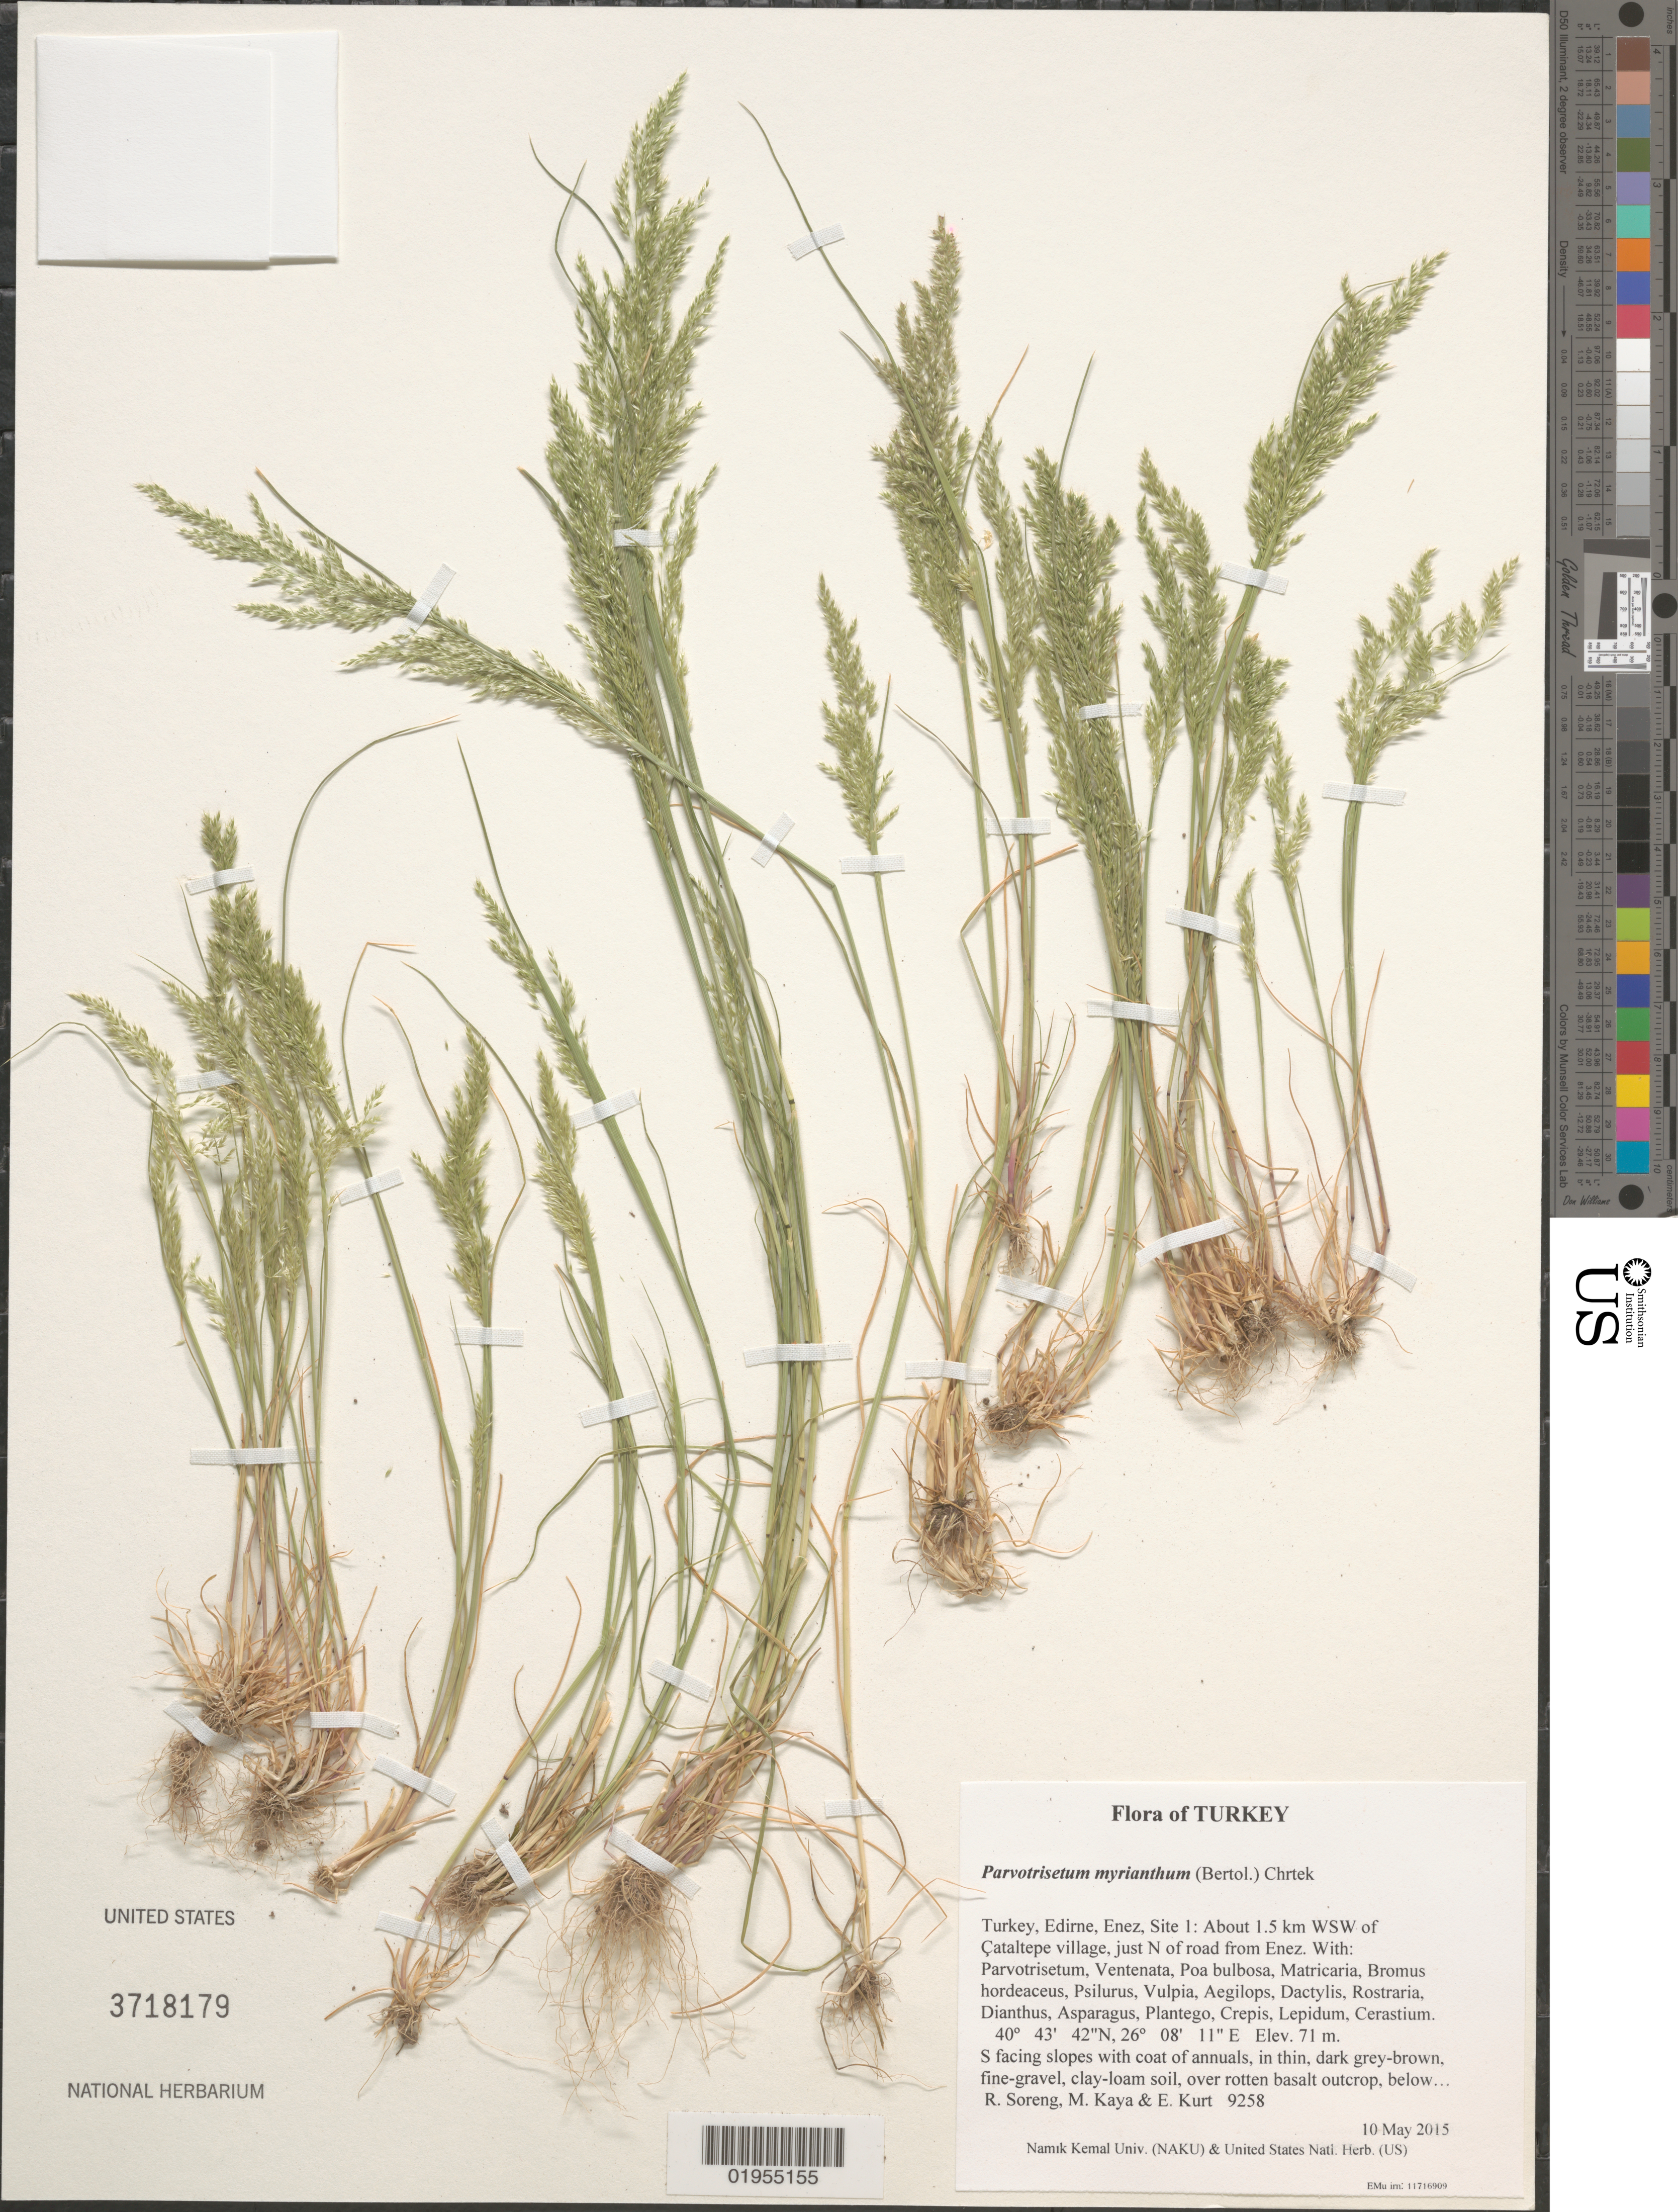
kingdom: Plantae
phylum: Tracheophyta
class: Liliopsida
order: Poales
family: Poaceae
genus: Parvotrisetum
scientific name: Parvotrisetum myrianthum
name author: (Bertol.) Chrtek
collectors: R. J. Soreng, M. Kaya & E. Kurt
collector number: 9258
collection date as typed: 2015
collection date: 2015-05-10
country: Turkey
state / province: Edirne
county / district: Enez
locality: Site 1: About 1.5 km WSW of Cataltepe village, just N of road from Enez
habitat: S facing slopes with coat of annuals, in thin, dark grey-brown, fine-gravel, clay-loam soil, over rotten basalt outcrop, below copses of Quercus ilex or coccifera, Phillyrea, Pyrus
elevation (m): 71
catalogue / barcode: US 3718179